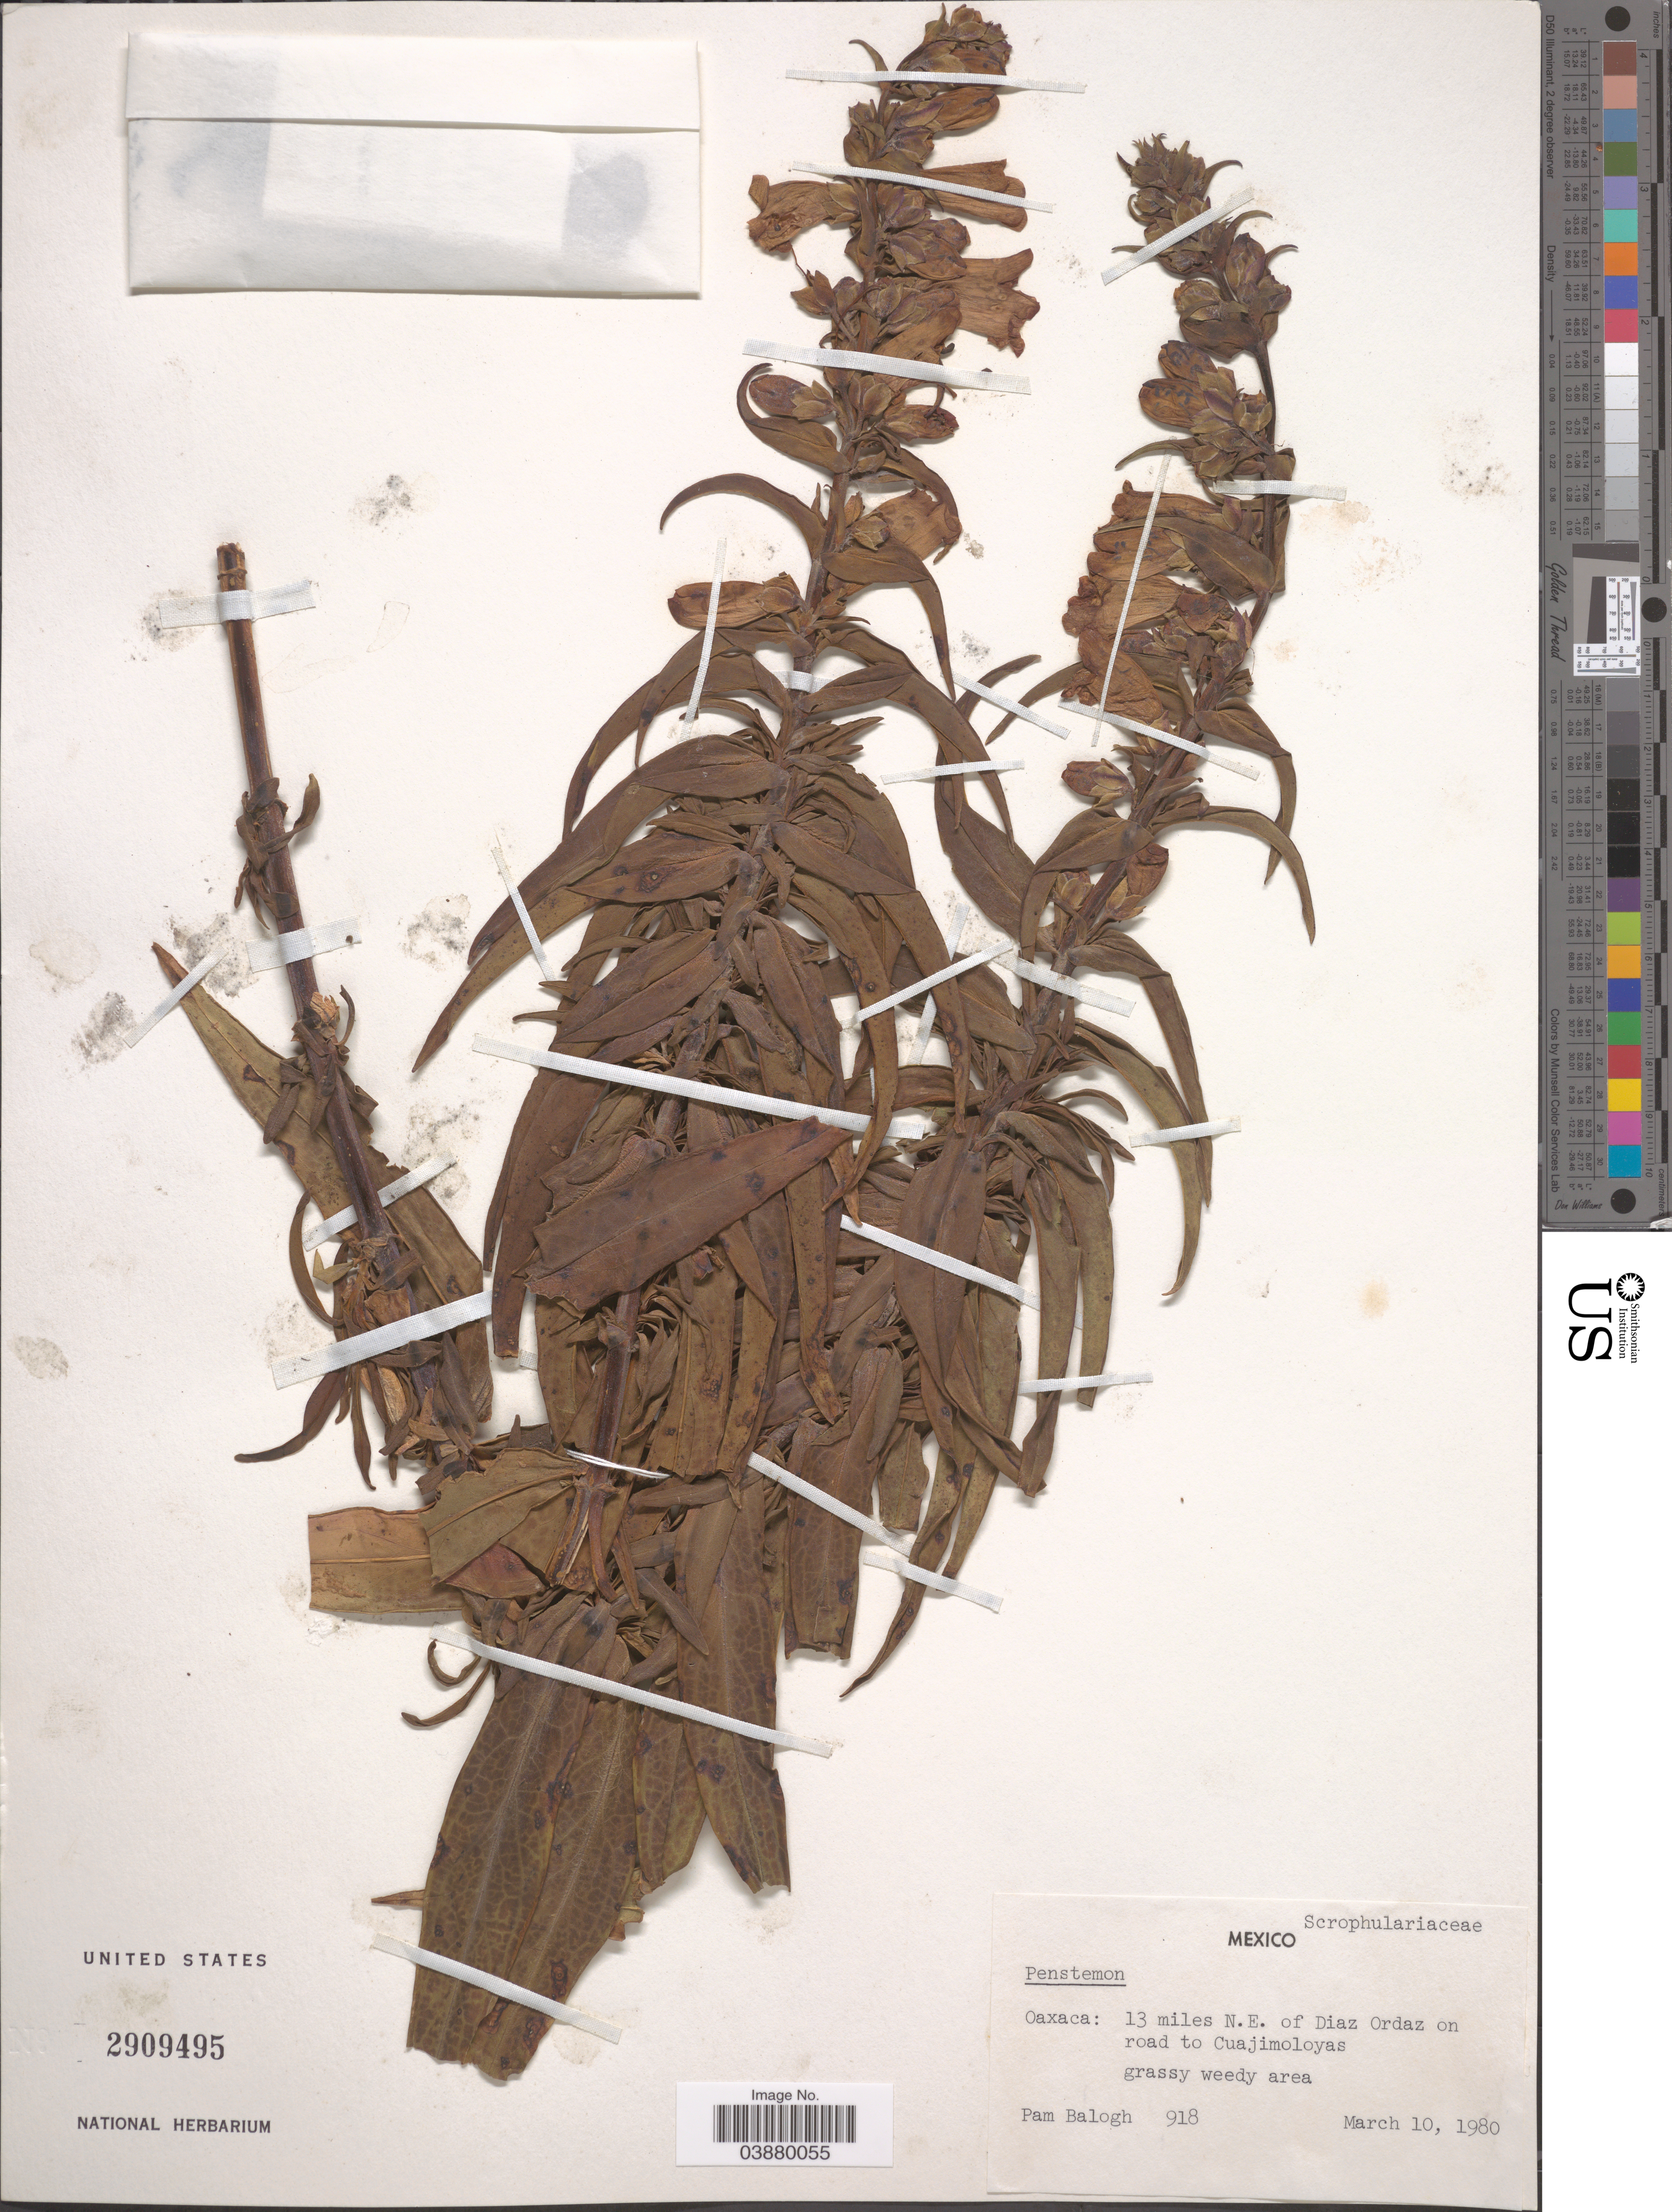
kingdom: Plantae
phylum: Tracheophyta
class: Magnoliopsida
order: Lamiales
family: Plantaginaceae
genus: Penstemon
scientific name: Penstemon sp.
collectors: P. Balogh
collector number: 918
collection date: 1980-03-10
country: Mexico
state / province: Oaxaca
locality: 13 miles N.E. of Diaz Ordaz on road to Cuajimoloyas.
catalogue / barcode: US 2909495